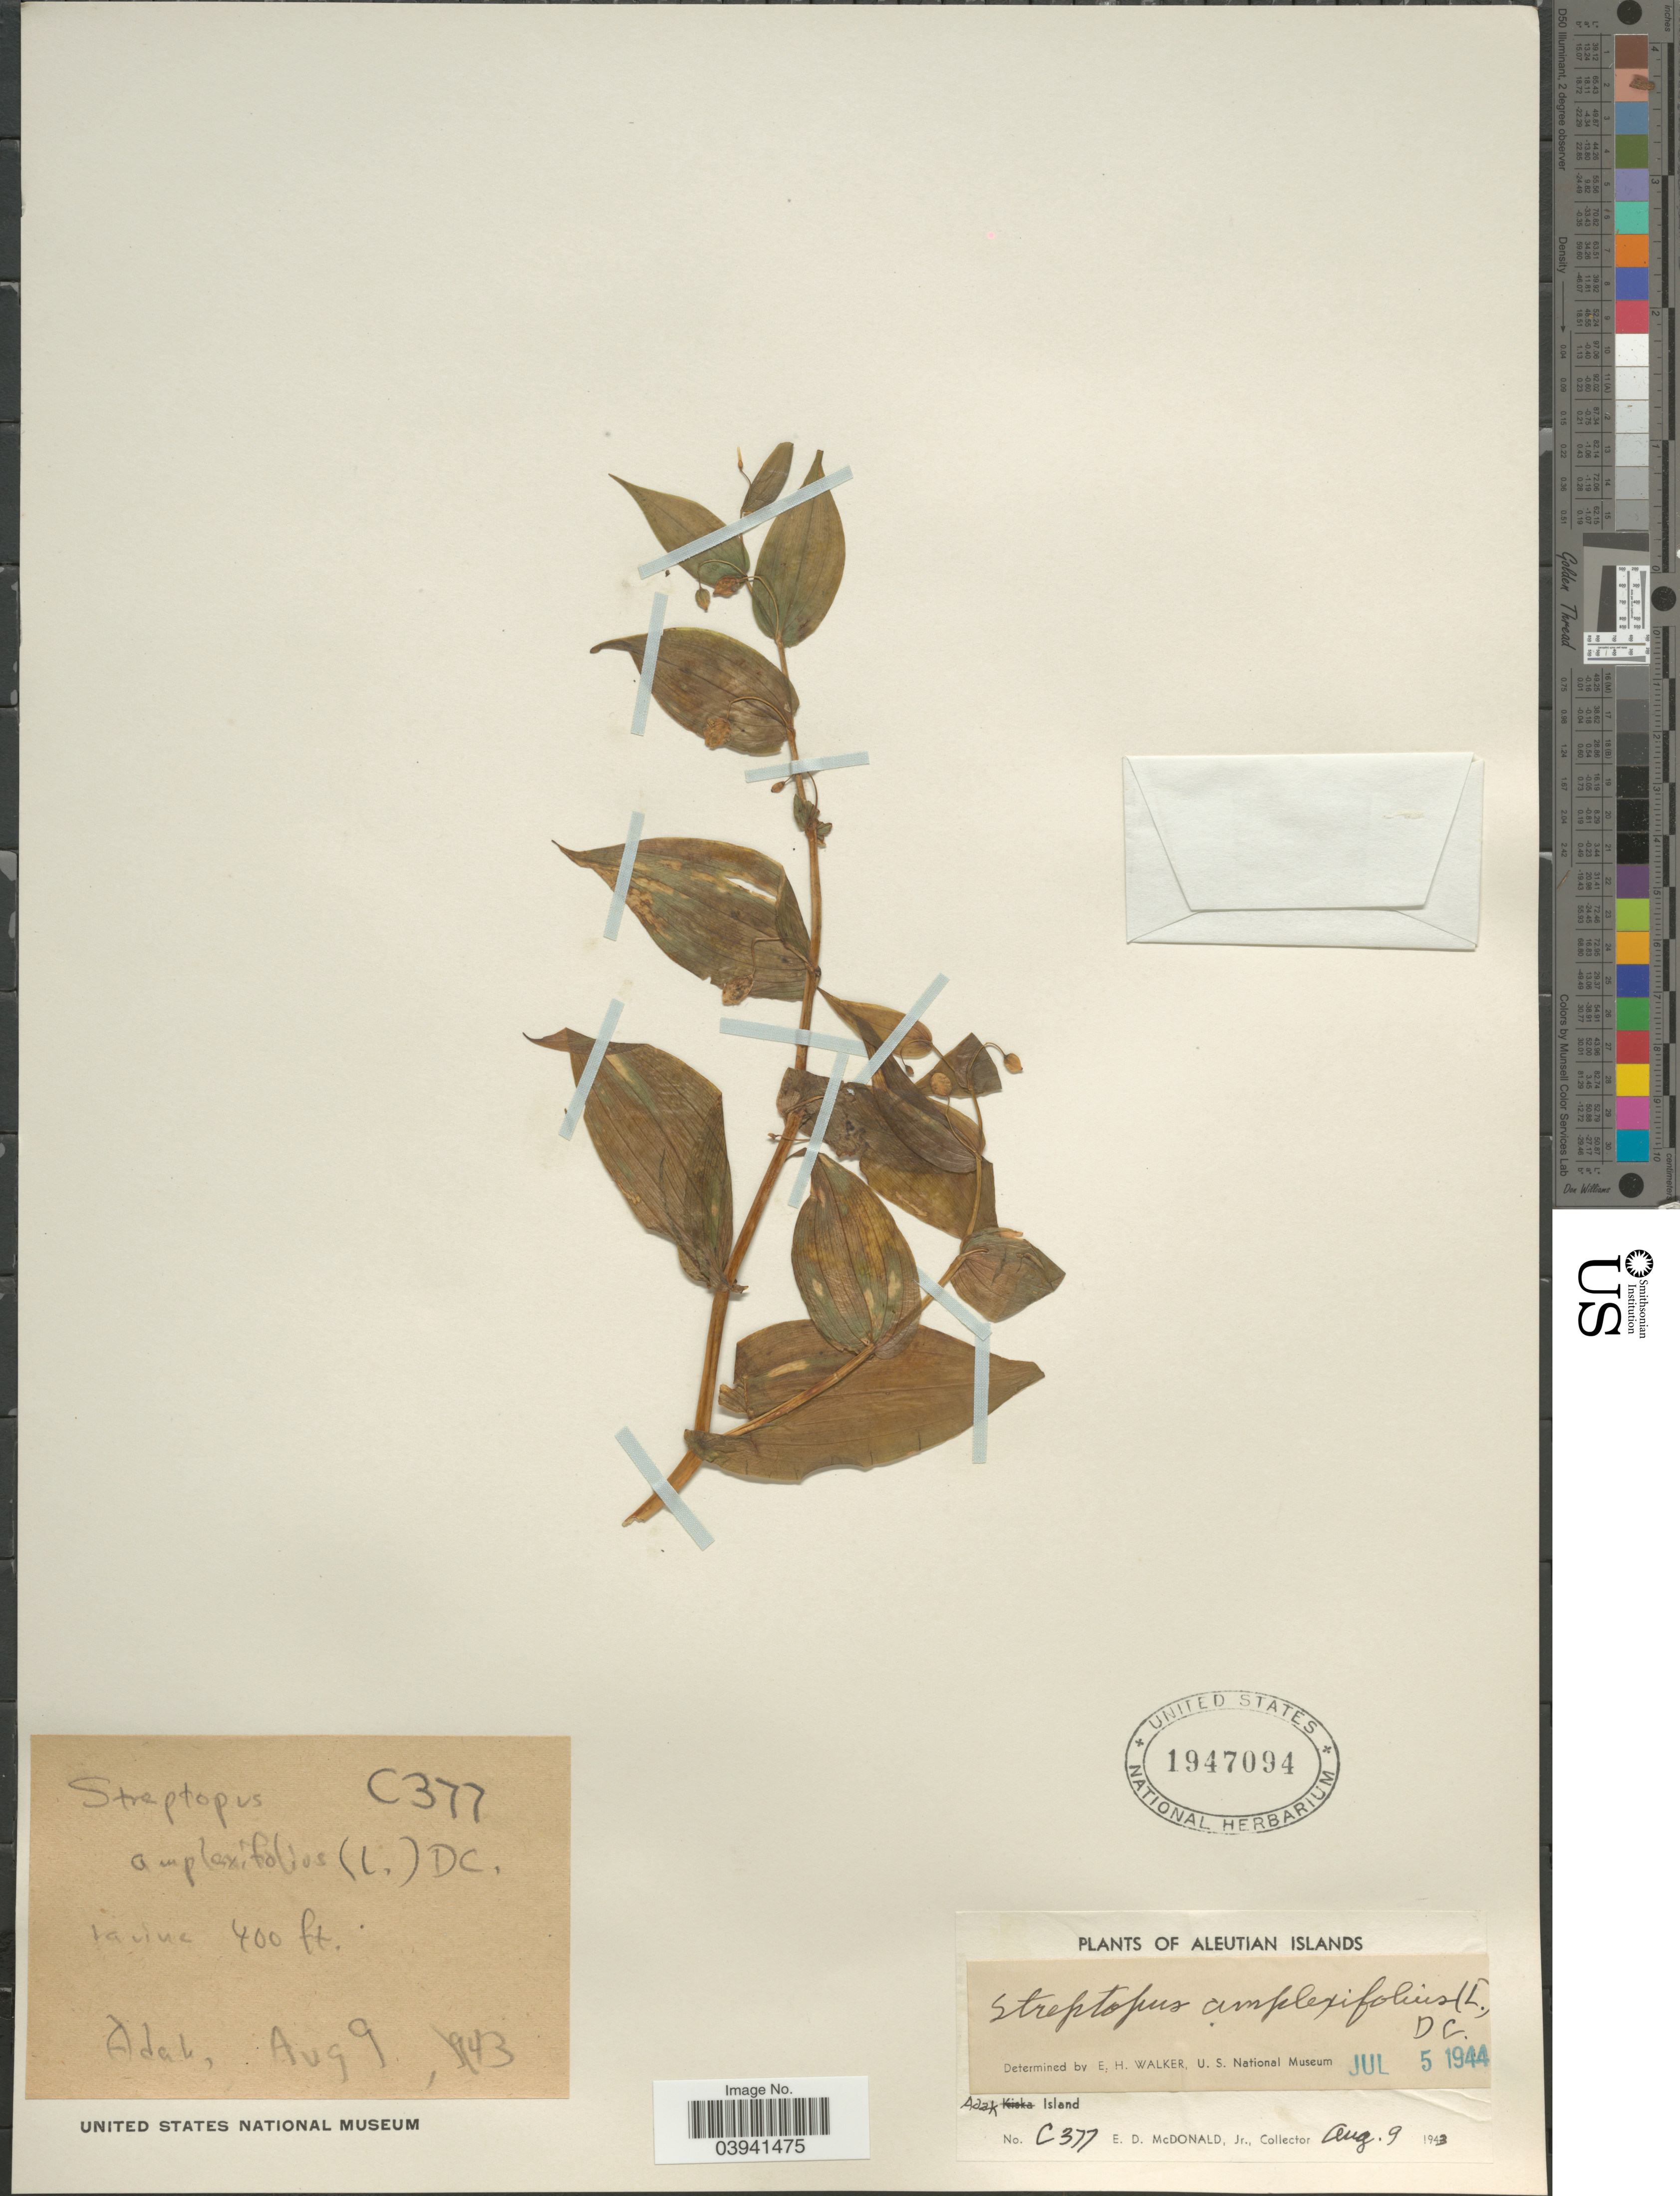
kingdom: Plantae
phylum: Tracheophyta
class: Liliopsida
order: Liliales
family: Liliaceae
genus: Streptopus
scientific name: Streptopus amplexifolius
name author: (L.) DC.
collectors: E. D. McDonald Jr.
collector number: C377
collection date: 1943-08-09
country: United States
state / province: Alaska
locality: Aleutian Islands. Adak Island.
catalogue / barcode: US 1947094